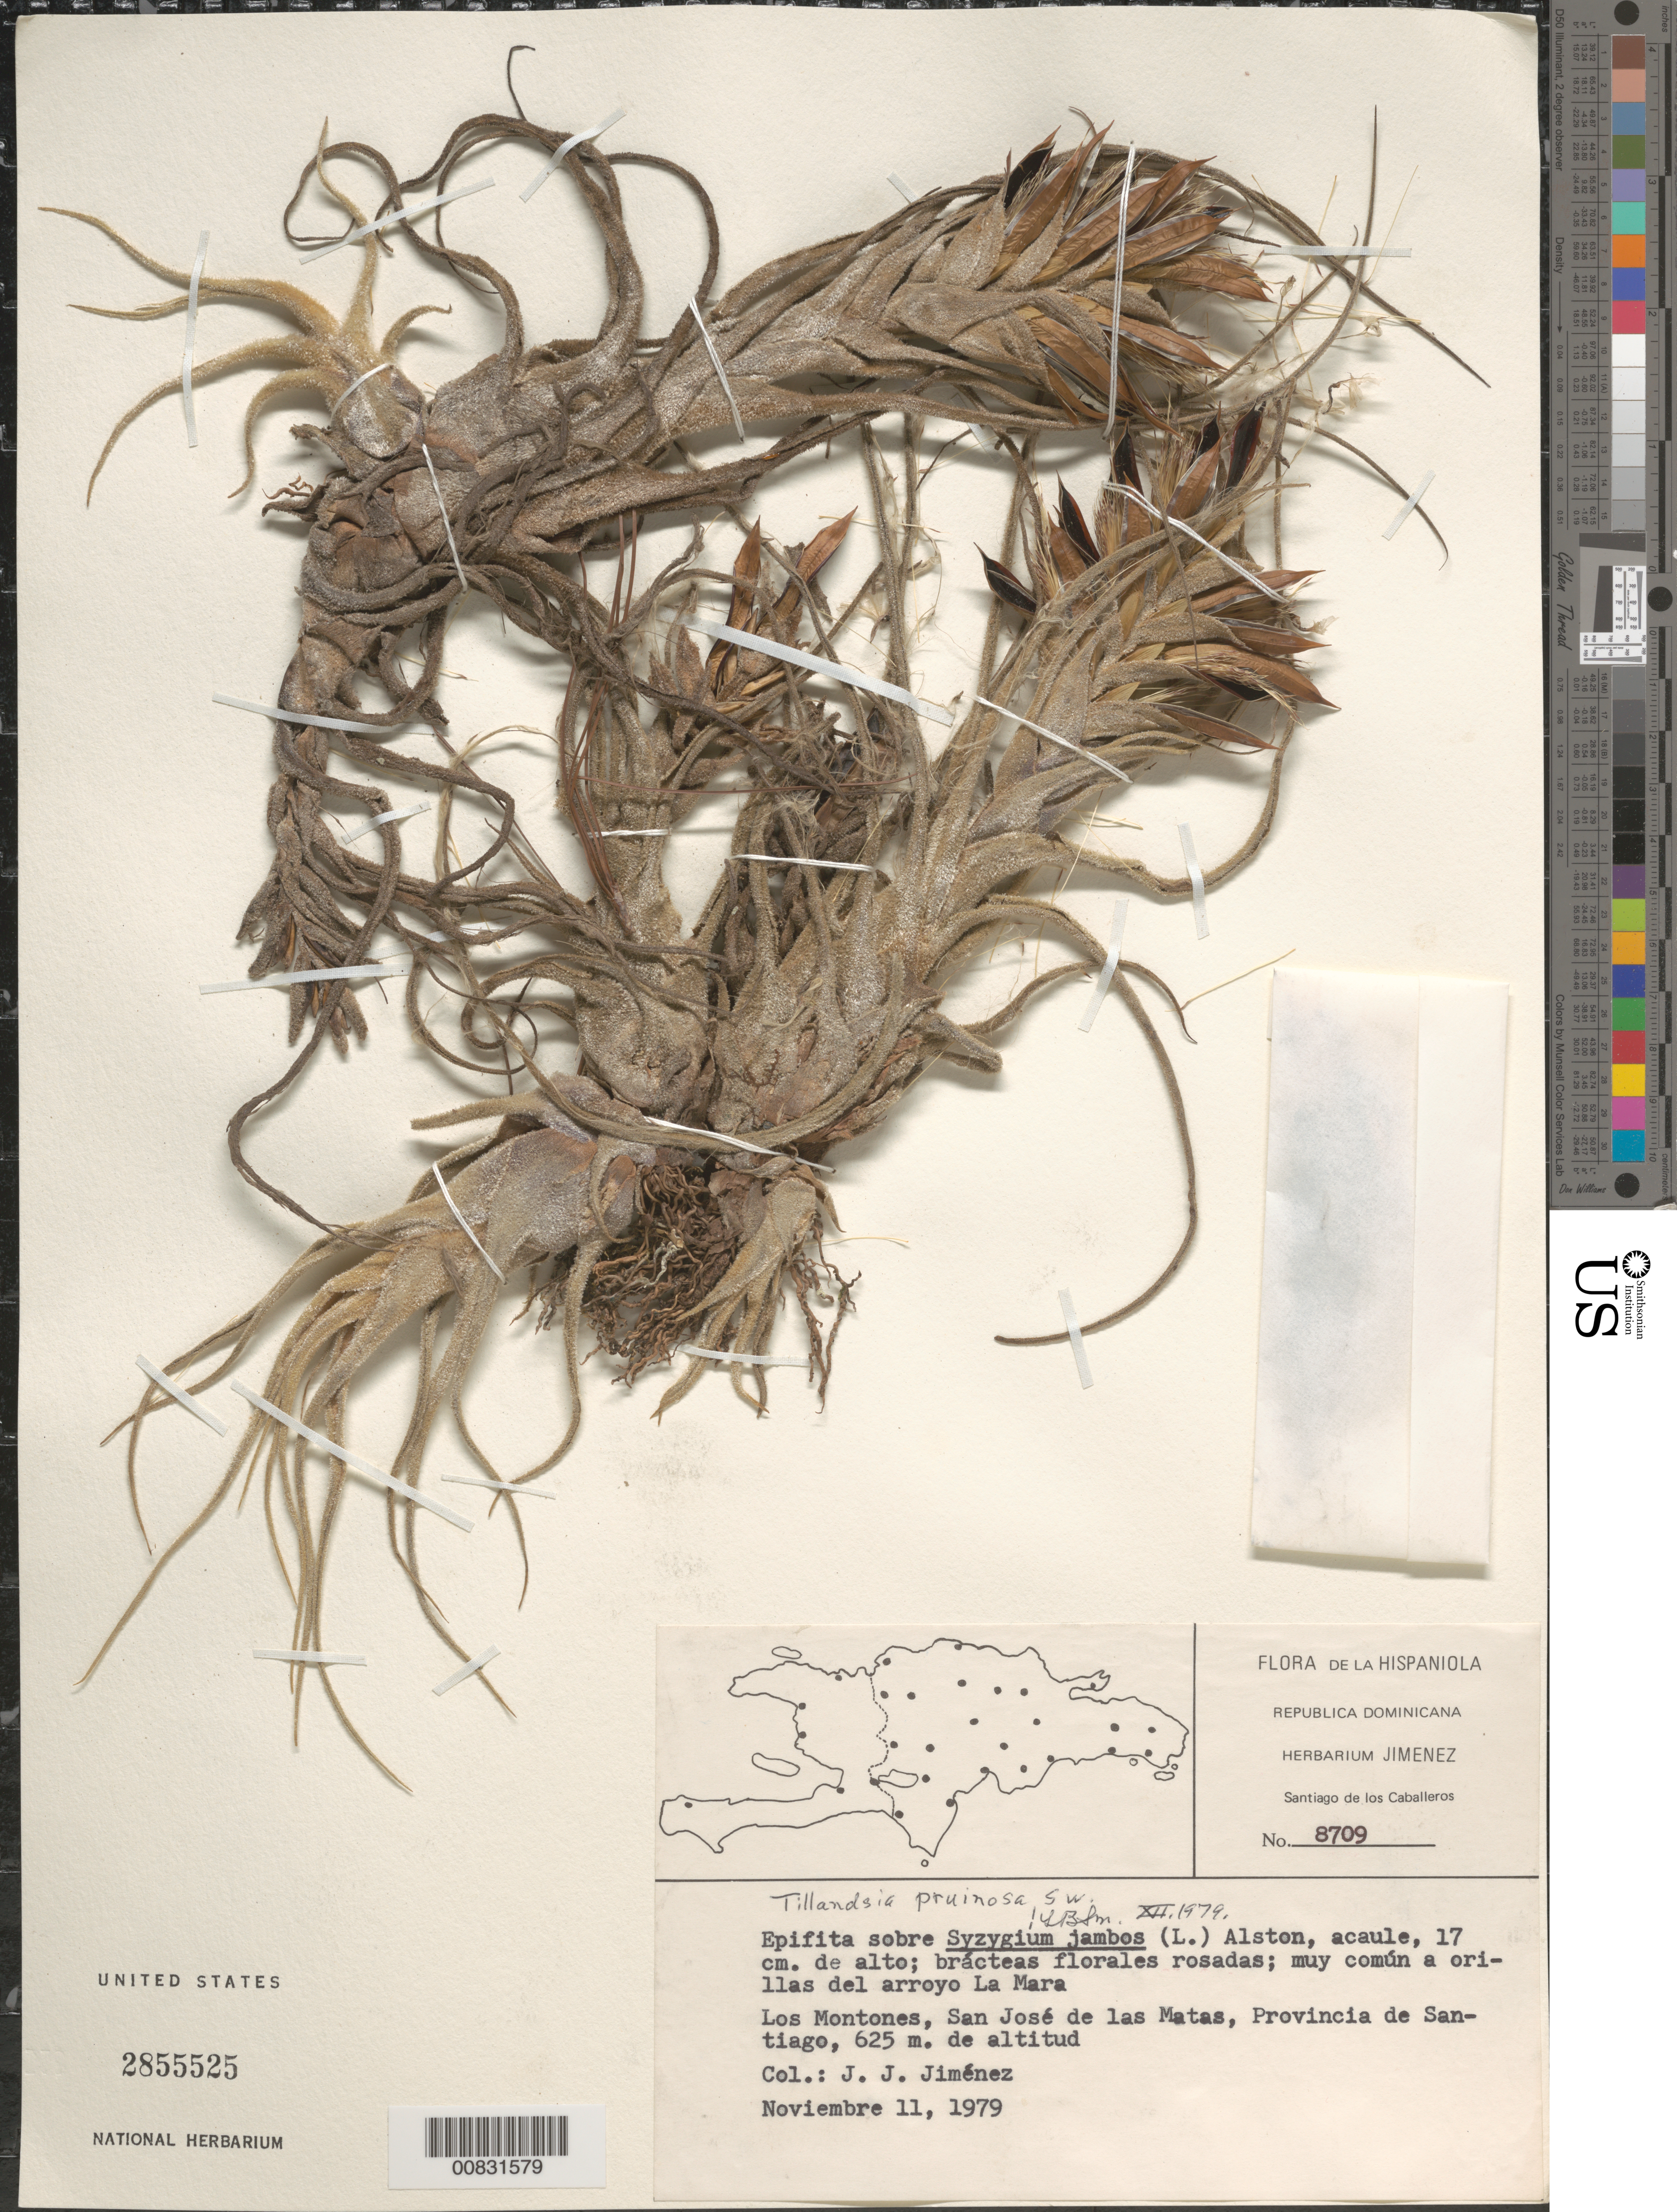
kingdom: Plantae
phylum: Tracheophyta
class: Liliopsida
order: Poales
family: Bromeliaceae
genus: Tillandsia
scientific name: Tillandsia pruinosa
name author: Sw.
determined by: Smith, Lyman B., (US), NMNH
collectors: J. J. Jiménez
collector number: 8709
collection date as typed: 11 Nov 1979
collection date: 1979-11-11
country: Dominican Republic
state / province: Santiago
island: Hispaniola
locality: Los Montones, San José de las Matas.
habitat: Sobre Syzygium jambos (l.) Alston, acaule.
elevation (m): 625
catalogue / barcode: US 2855525